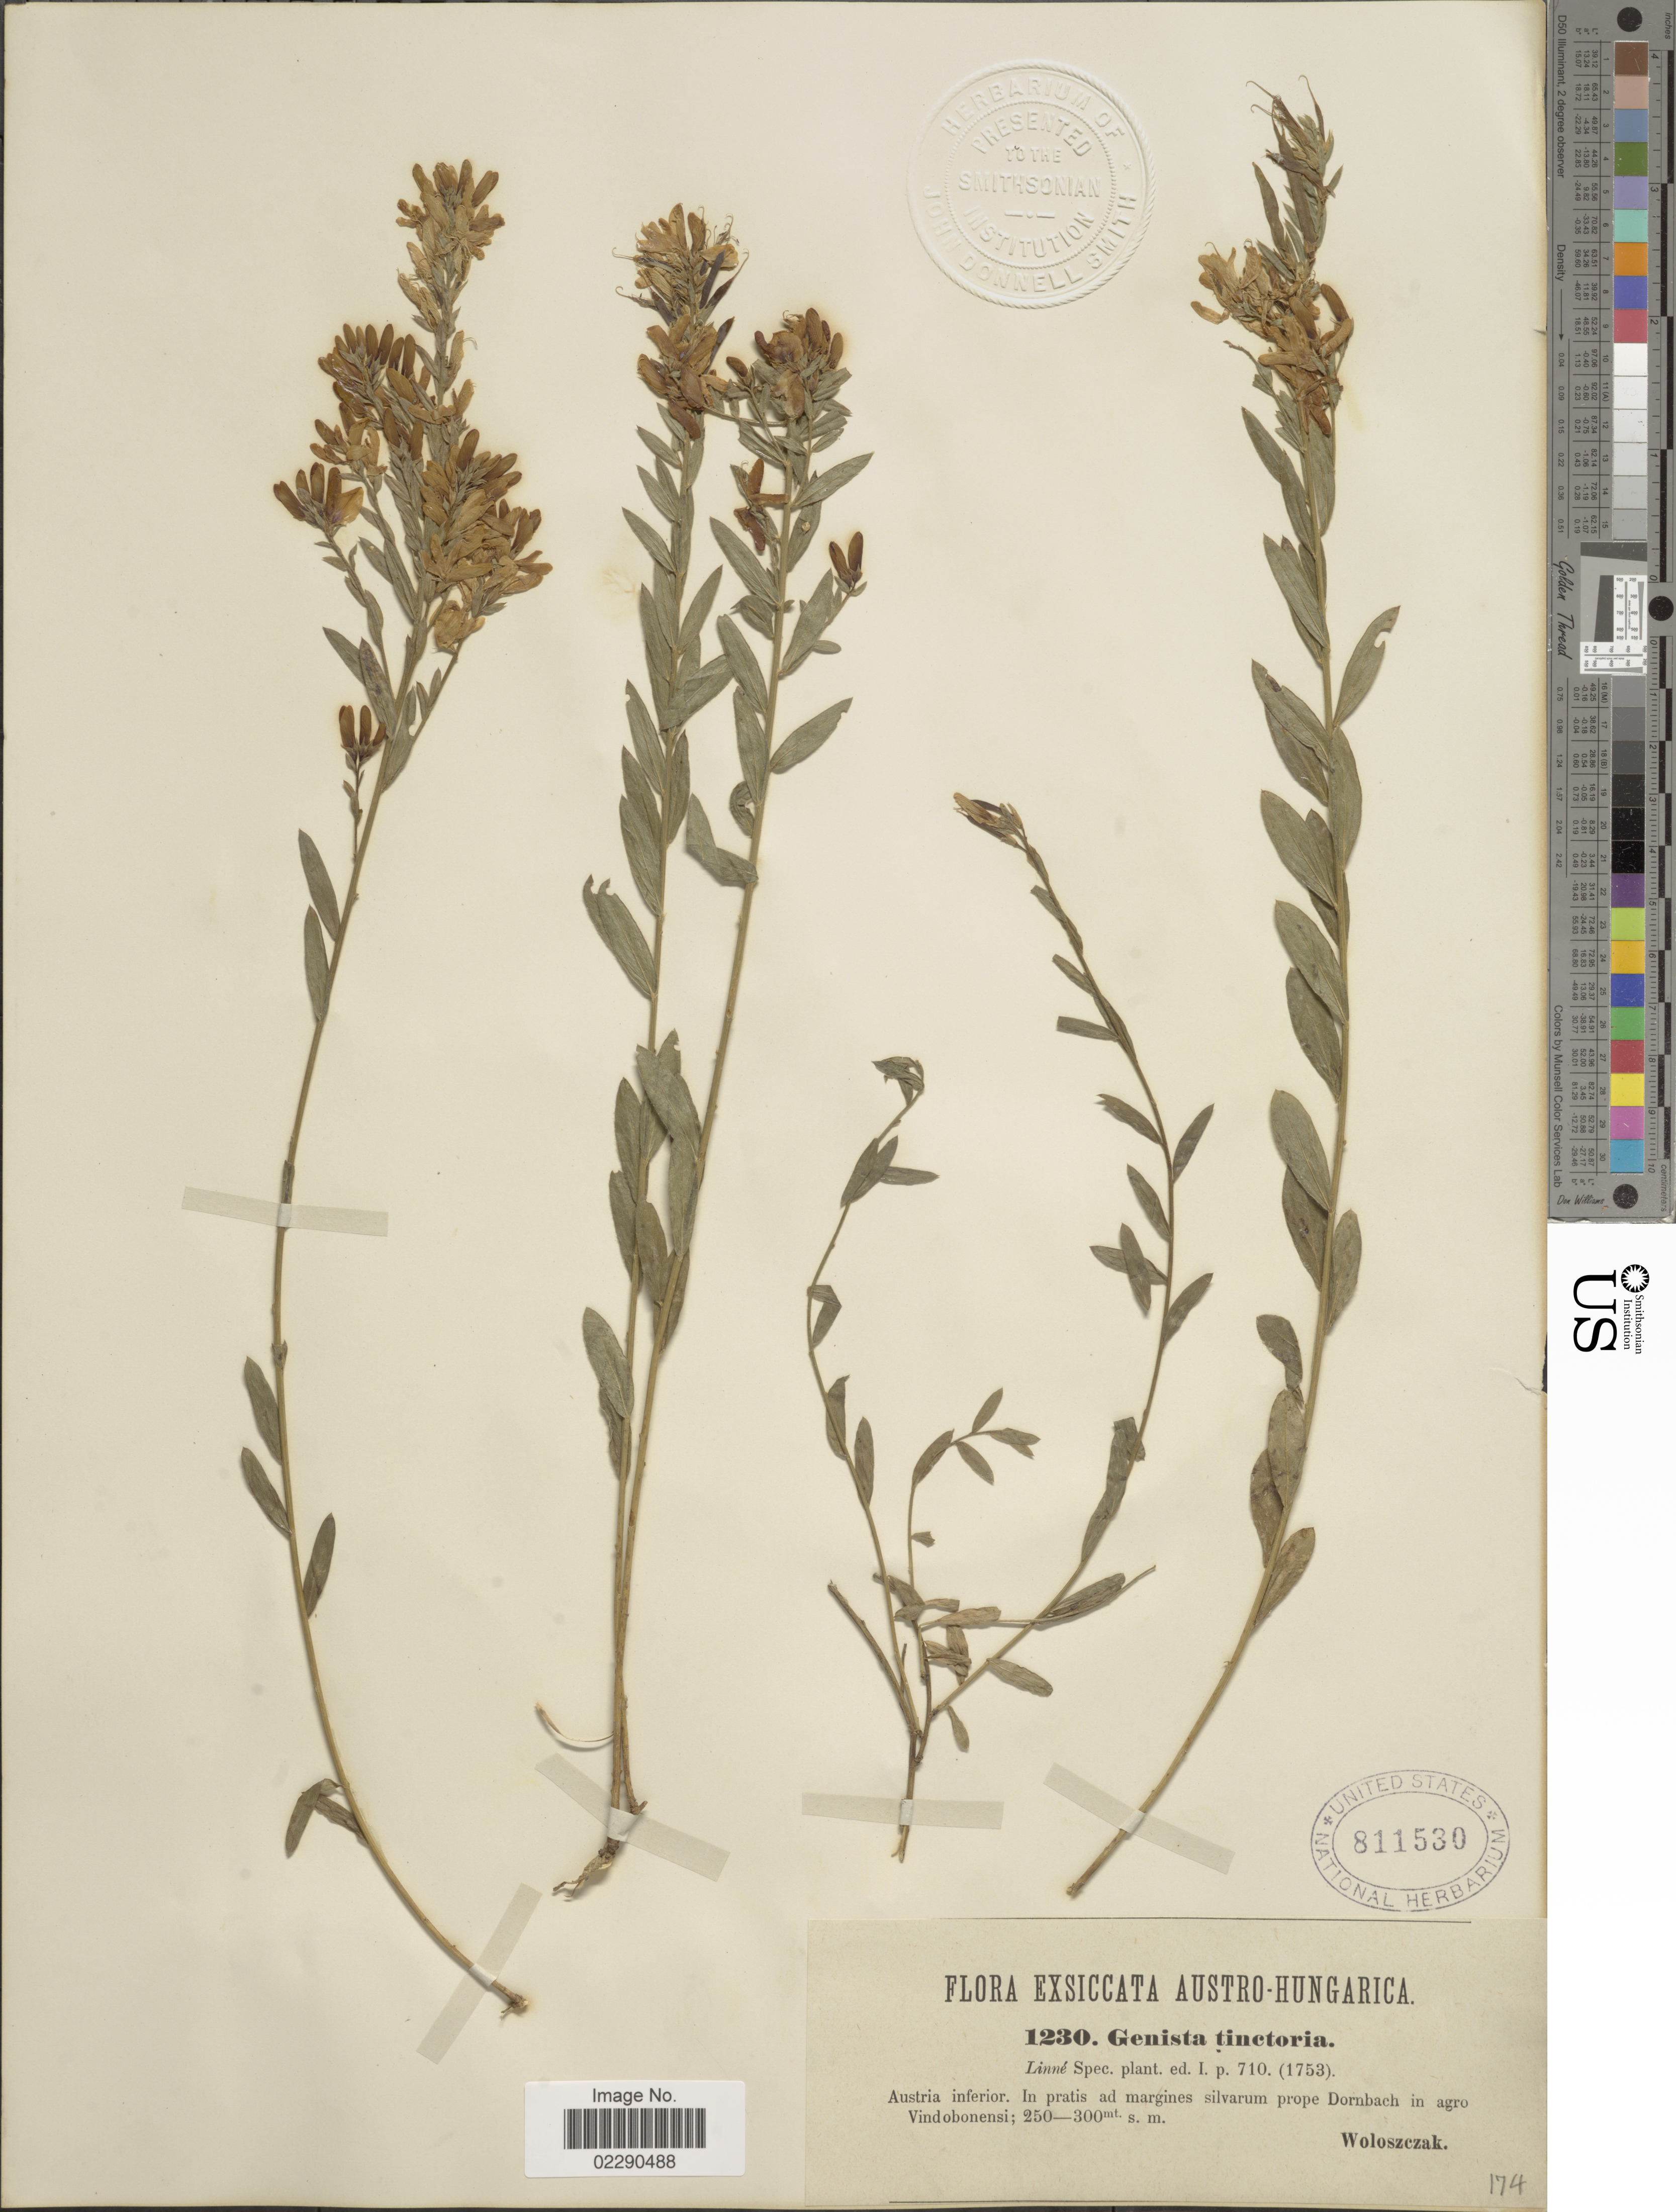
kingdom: Plantae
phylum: Tracheophyta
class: Magnoliopsida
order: Fabales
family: Fabaceae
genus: Genista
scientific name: Genista tinctoria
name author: L.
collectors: Woloszczak, E.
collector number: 1230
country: Austria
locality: Austro-Hungarica, Austria inferior, prope Dornbach in agro Vindobonensi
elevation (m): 250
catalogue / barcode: US 811530